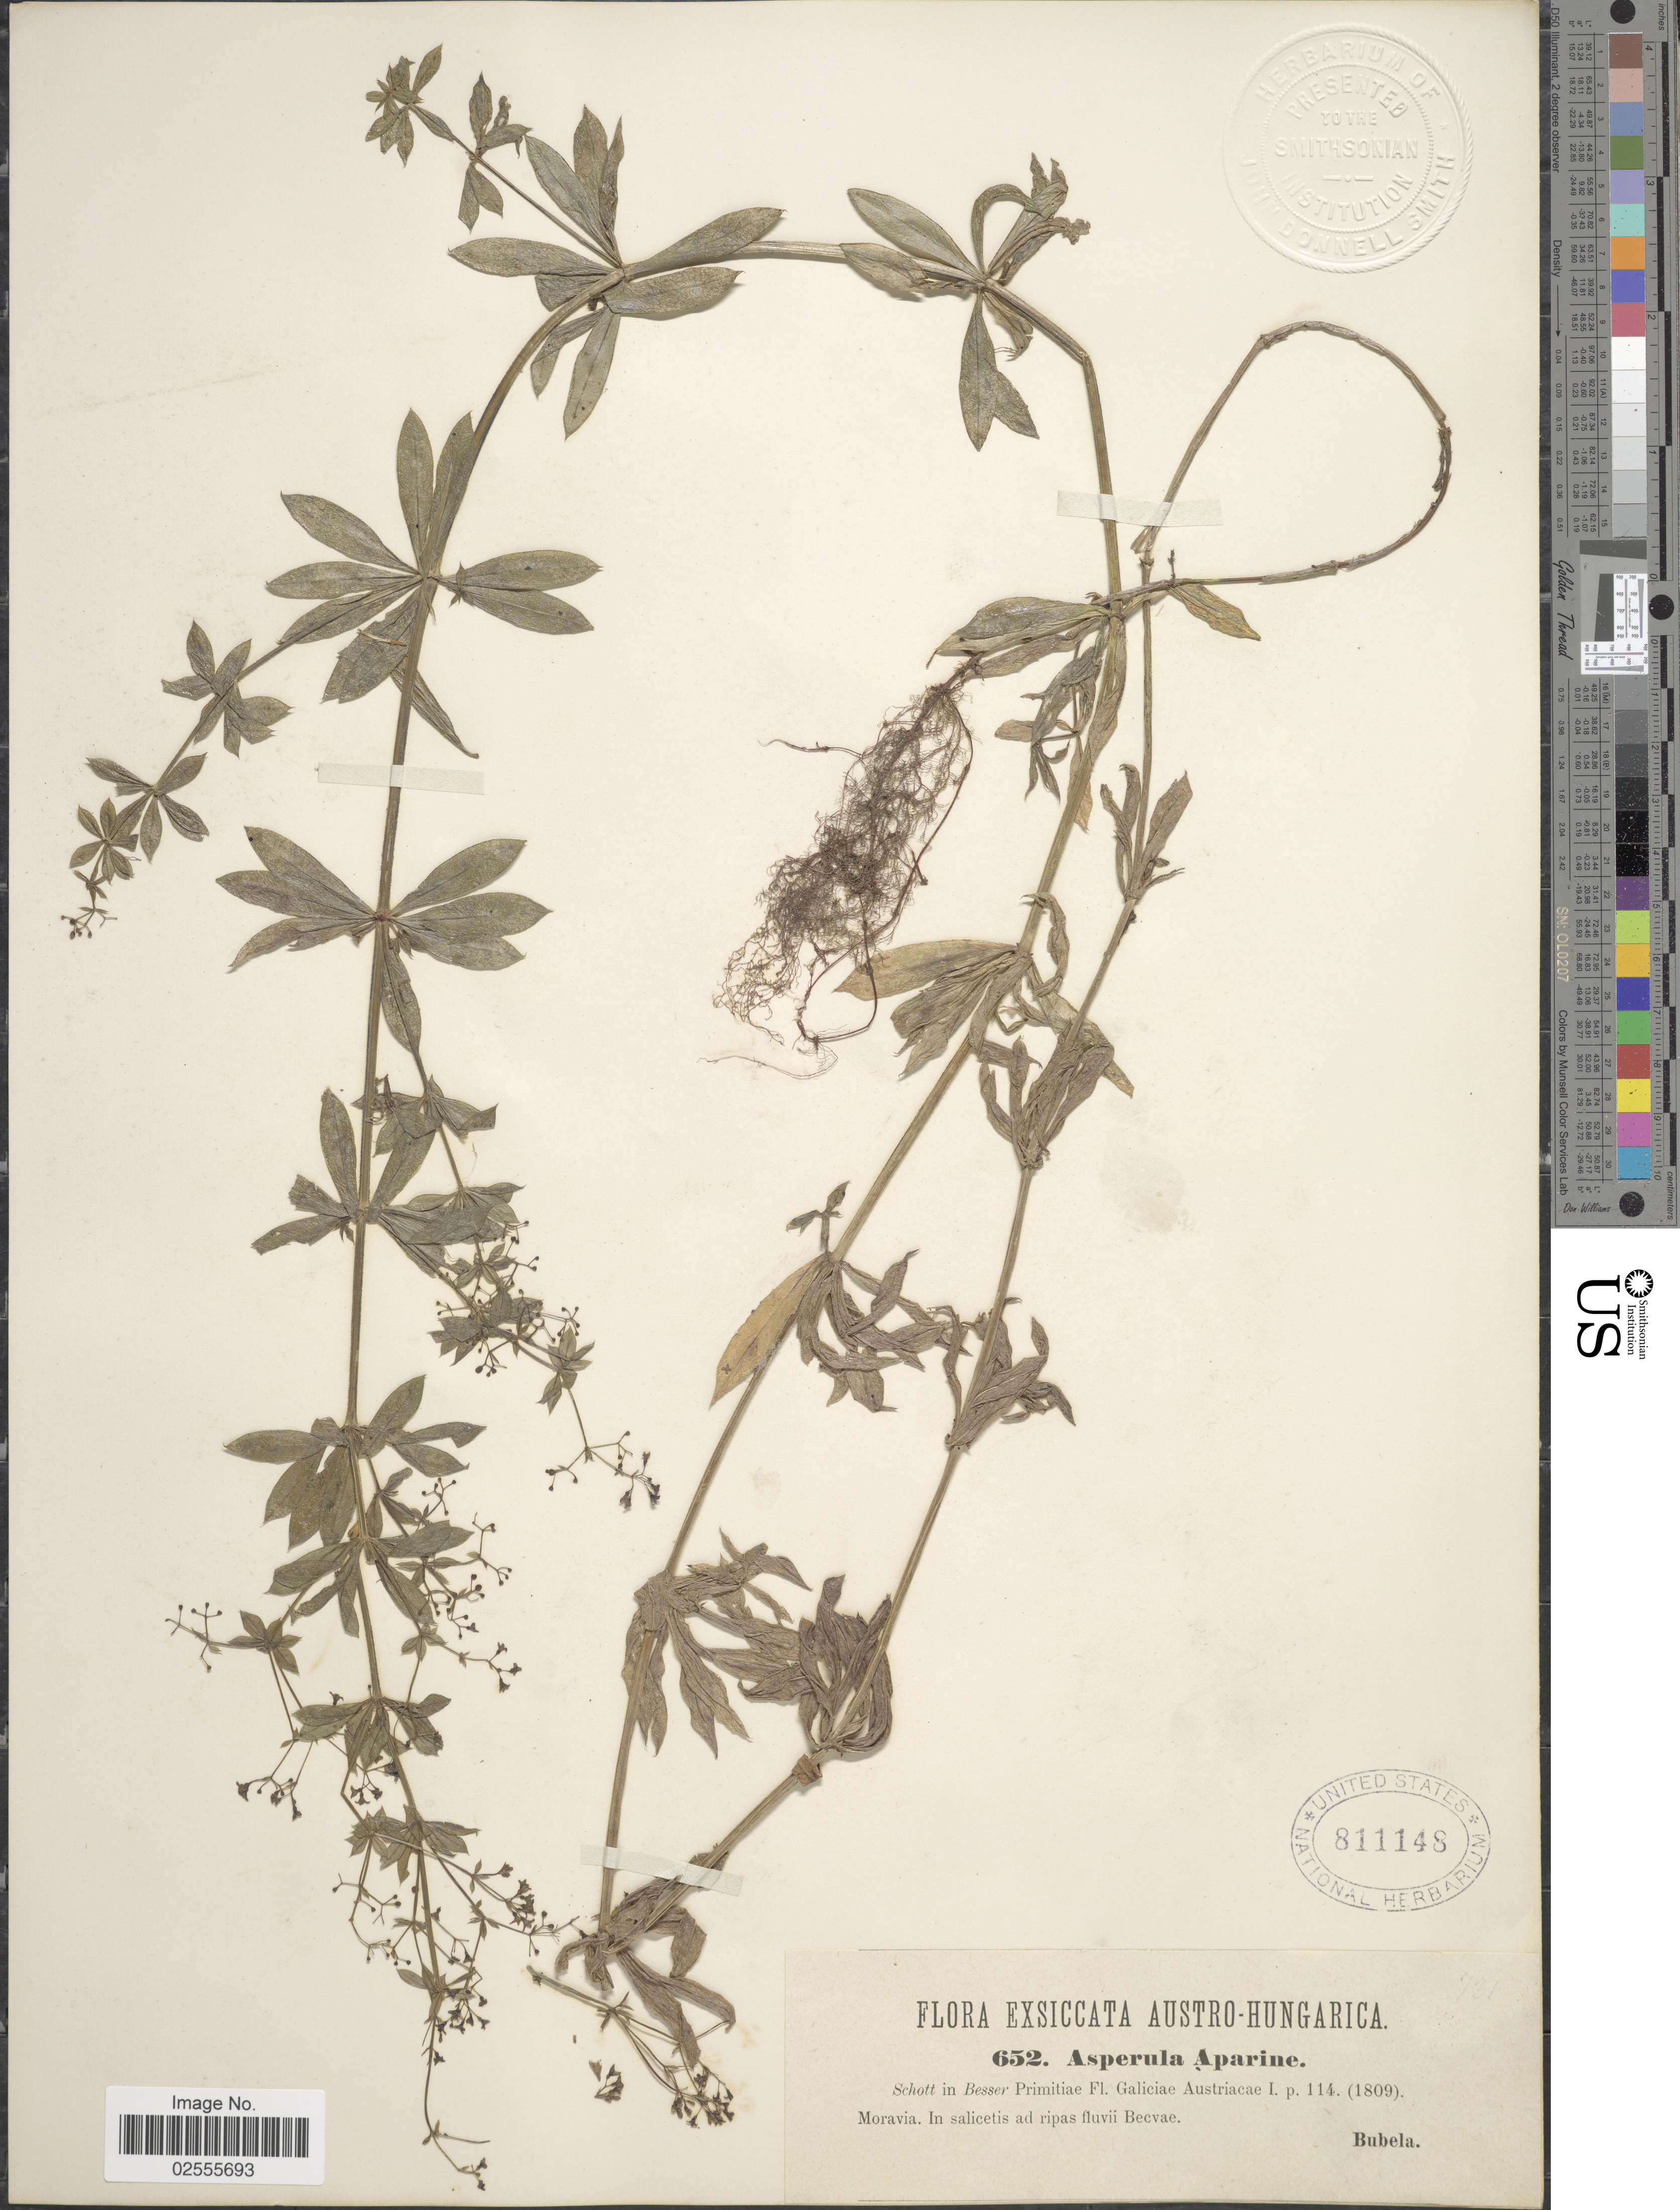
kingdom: Plantae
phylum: Tracheophyta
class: Magnoliopsida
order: Gentianales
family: Rubiaceae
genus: Asperula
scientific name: Asperula aparine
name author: M. Bieb.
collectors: Bubela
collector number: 652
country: Czechia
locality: Austro-Hungarica, Moravia, in salicetis ad ripas fluvii Becvae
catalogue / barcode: US 811148